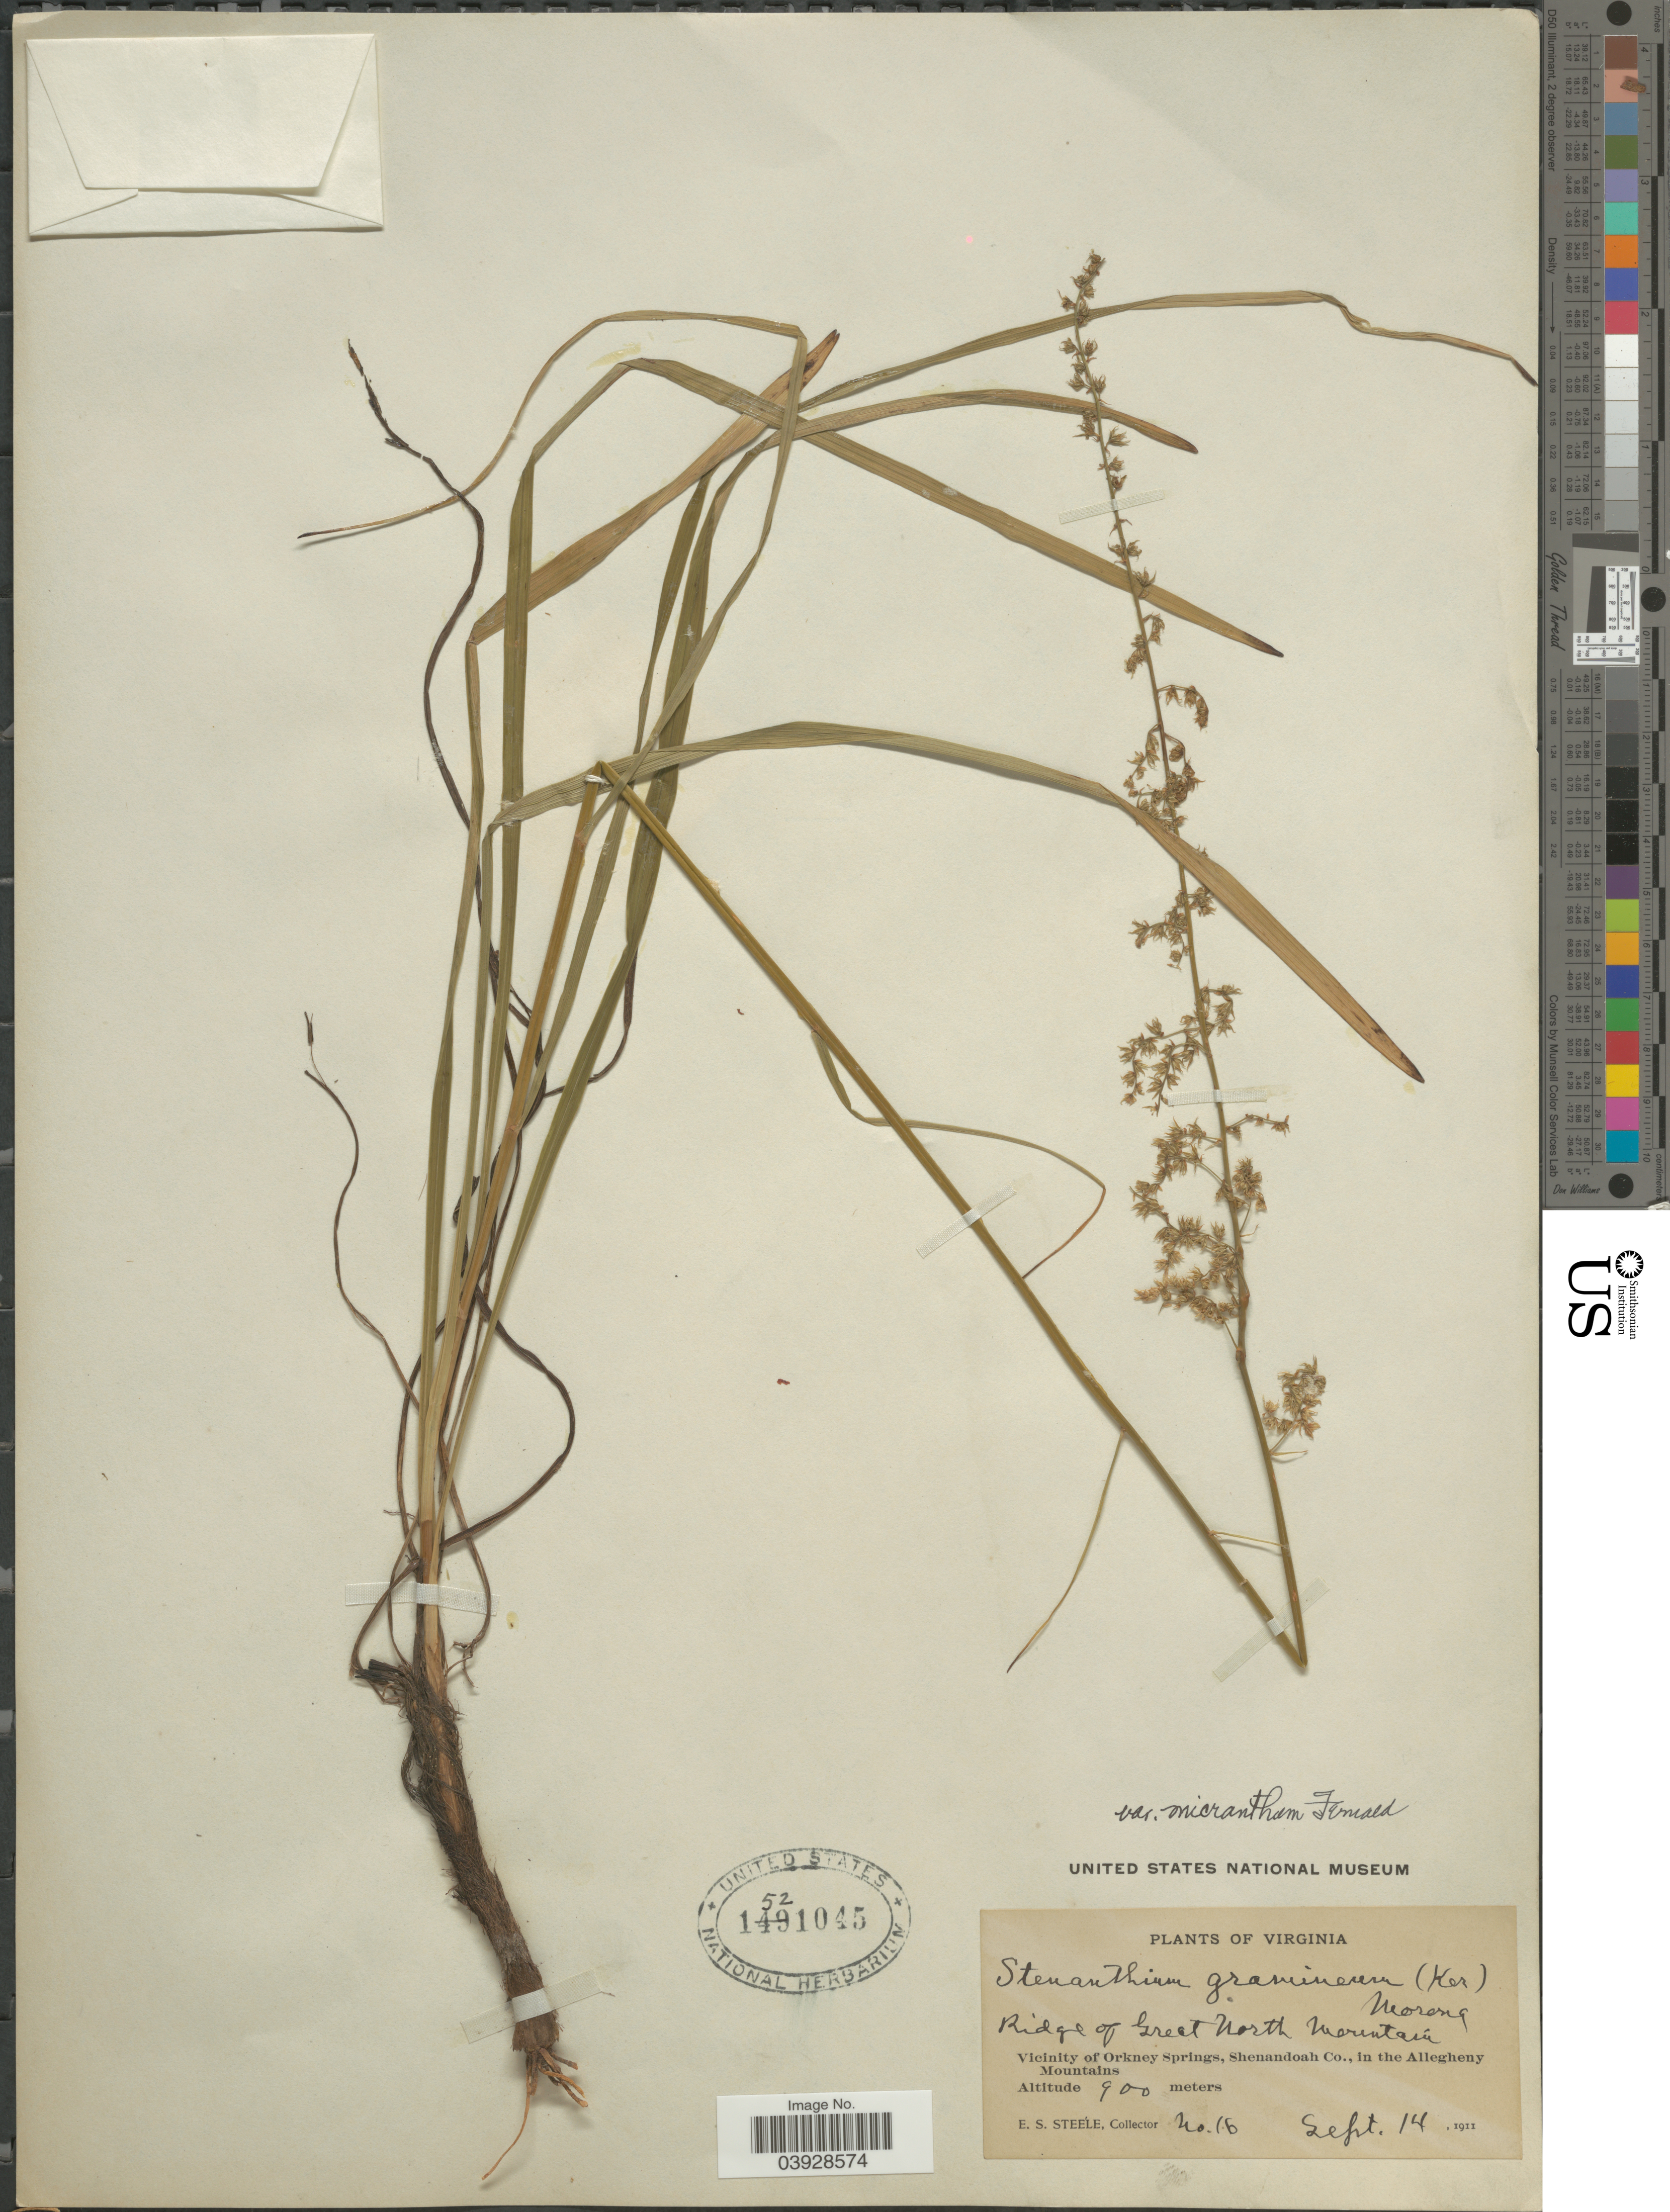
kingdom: Plantae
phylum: Tracheophyta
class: Liliopsida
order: Liliales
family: Melanthiaceae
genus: Stenanthium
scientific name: Stenanthium gramineum var. micranthum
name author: Fernald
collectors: E. Steele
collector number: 16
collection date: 1911-09-14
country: United States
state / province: Virginia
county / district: Shenandoah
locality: Ridge of Great North Mountain. Vicinity of Orkney Springs, Shenandoah Co., in the Allegheny Mountains.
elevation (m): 900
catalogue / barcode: US 1521045